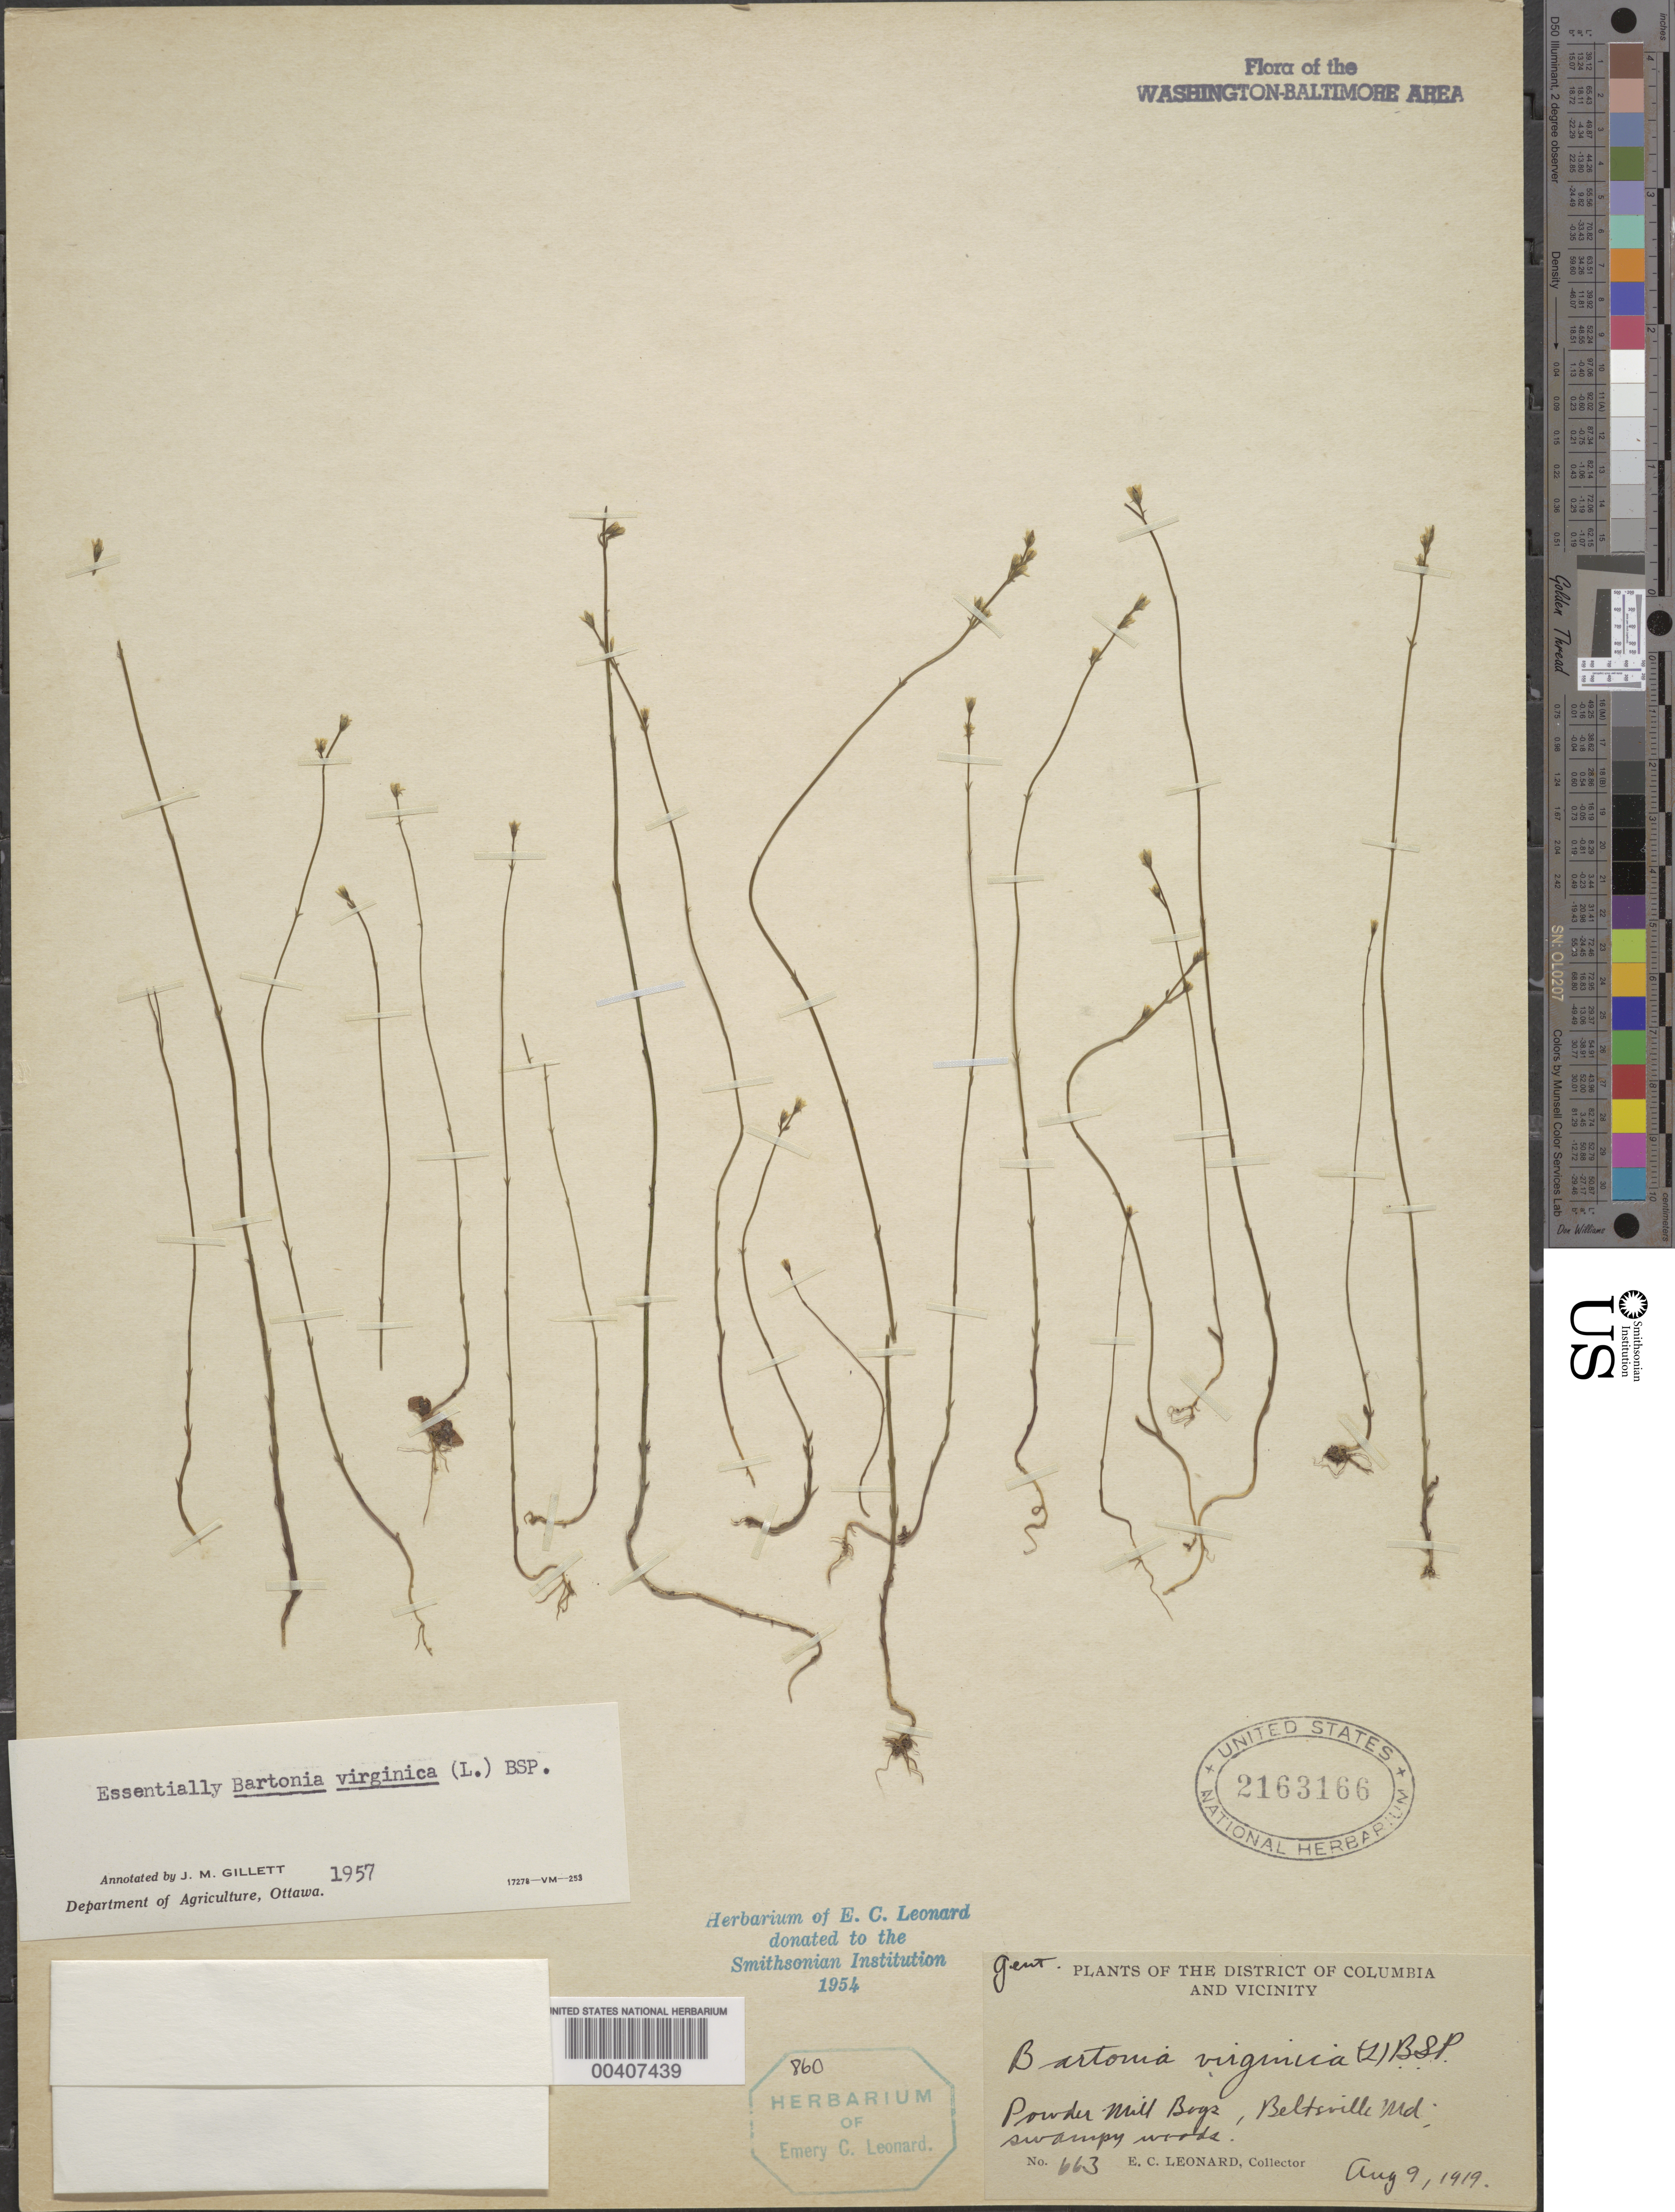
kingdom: Plantae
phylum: Tracheophyta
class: Magnoliopsida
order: Gentianales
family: Gentianaceae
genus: Bartonia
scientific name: Bartonia virginica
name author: (L.) Britton, Stearns & Poggenb.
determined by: Gillett, J. M.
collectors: E. C. Leonard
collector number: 663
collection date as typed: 09 Aug 1919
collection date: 1919-08-09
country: United States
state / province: Maryland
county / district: Prince George's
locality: Powder Mill Bogs, Beltsville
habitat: Swampy woods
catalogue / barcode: US 2163166